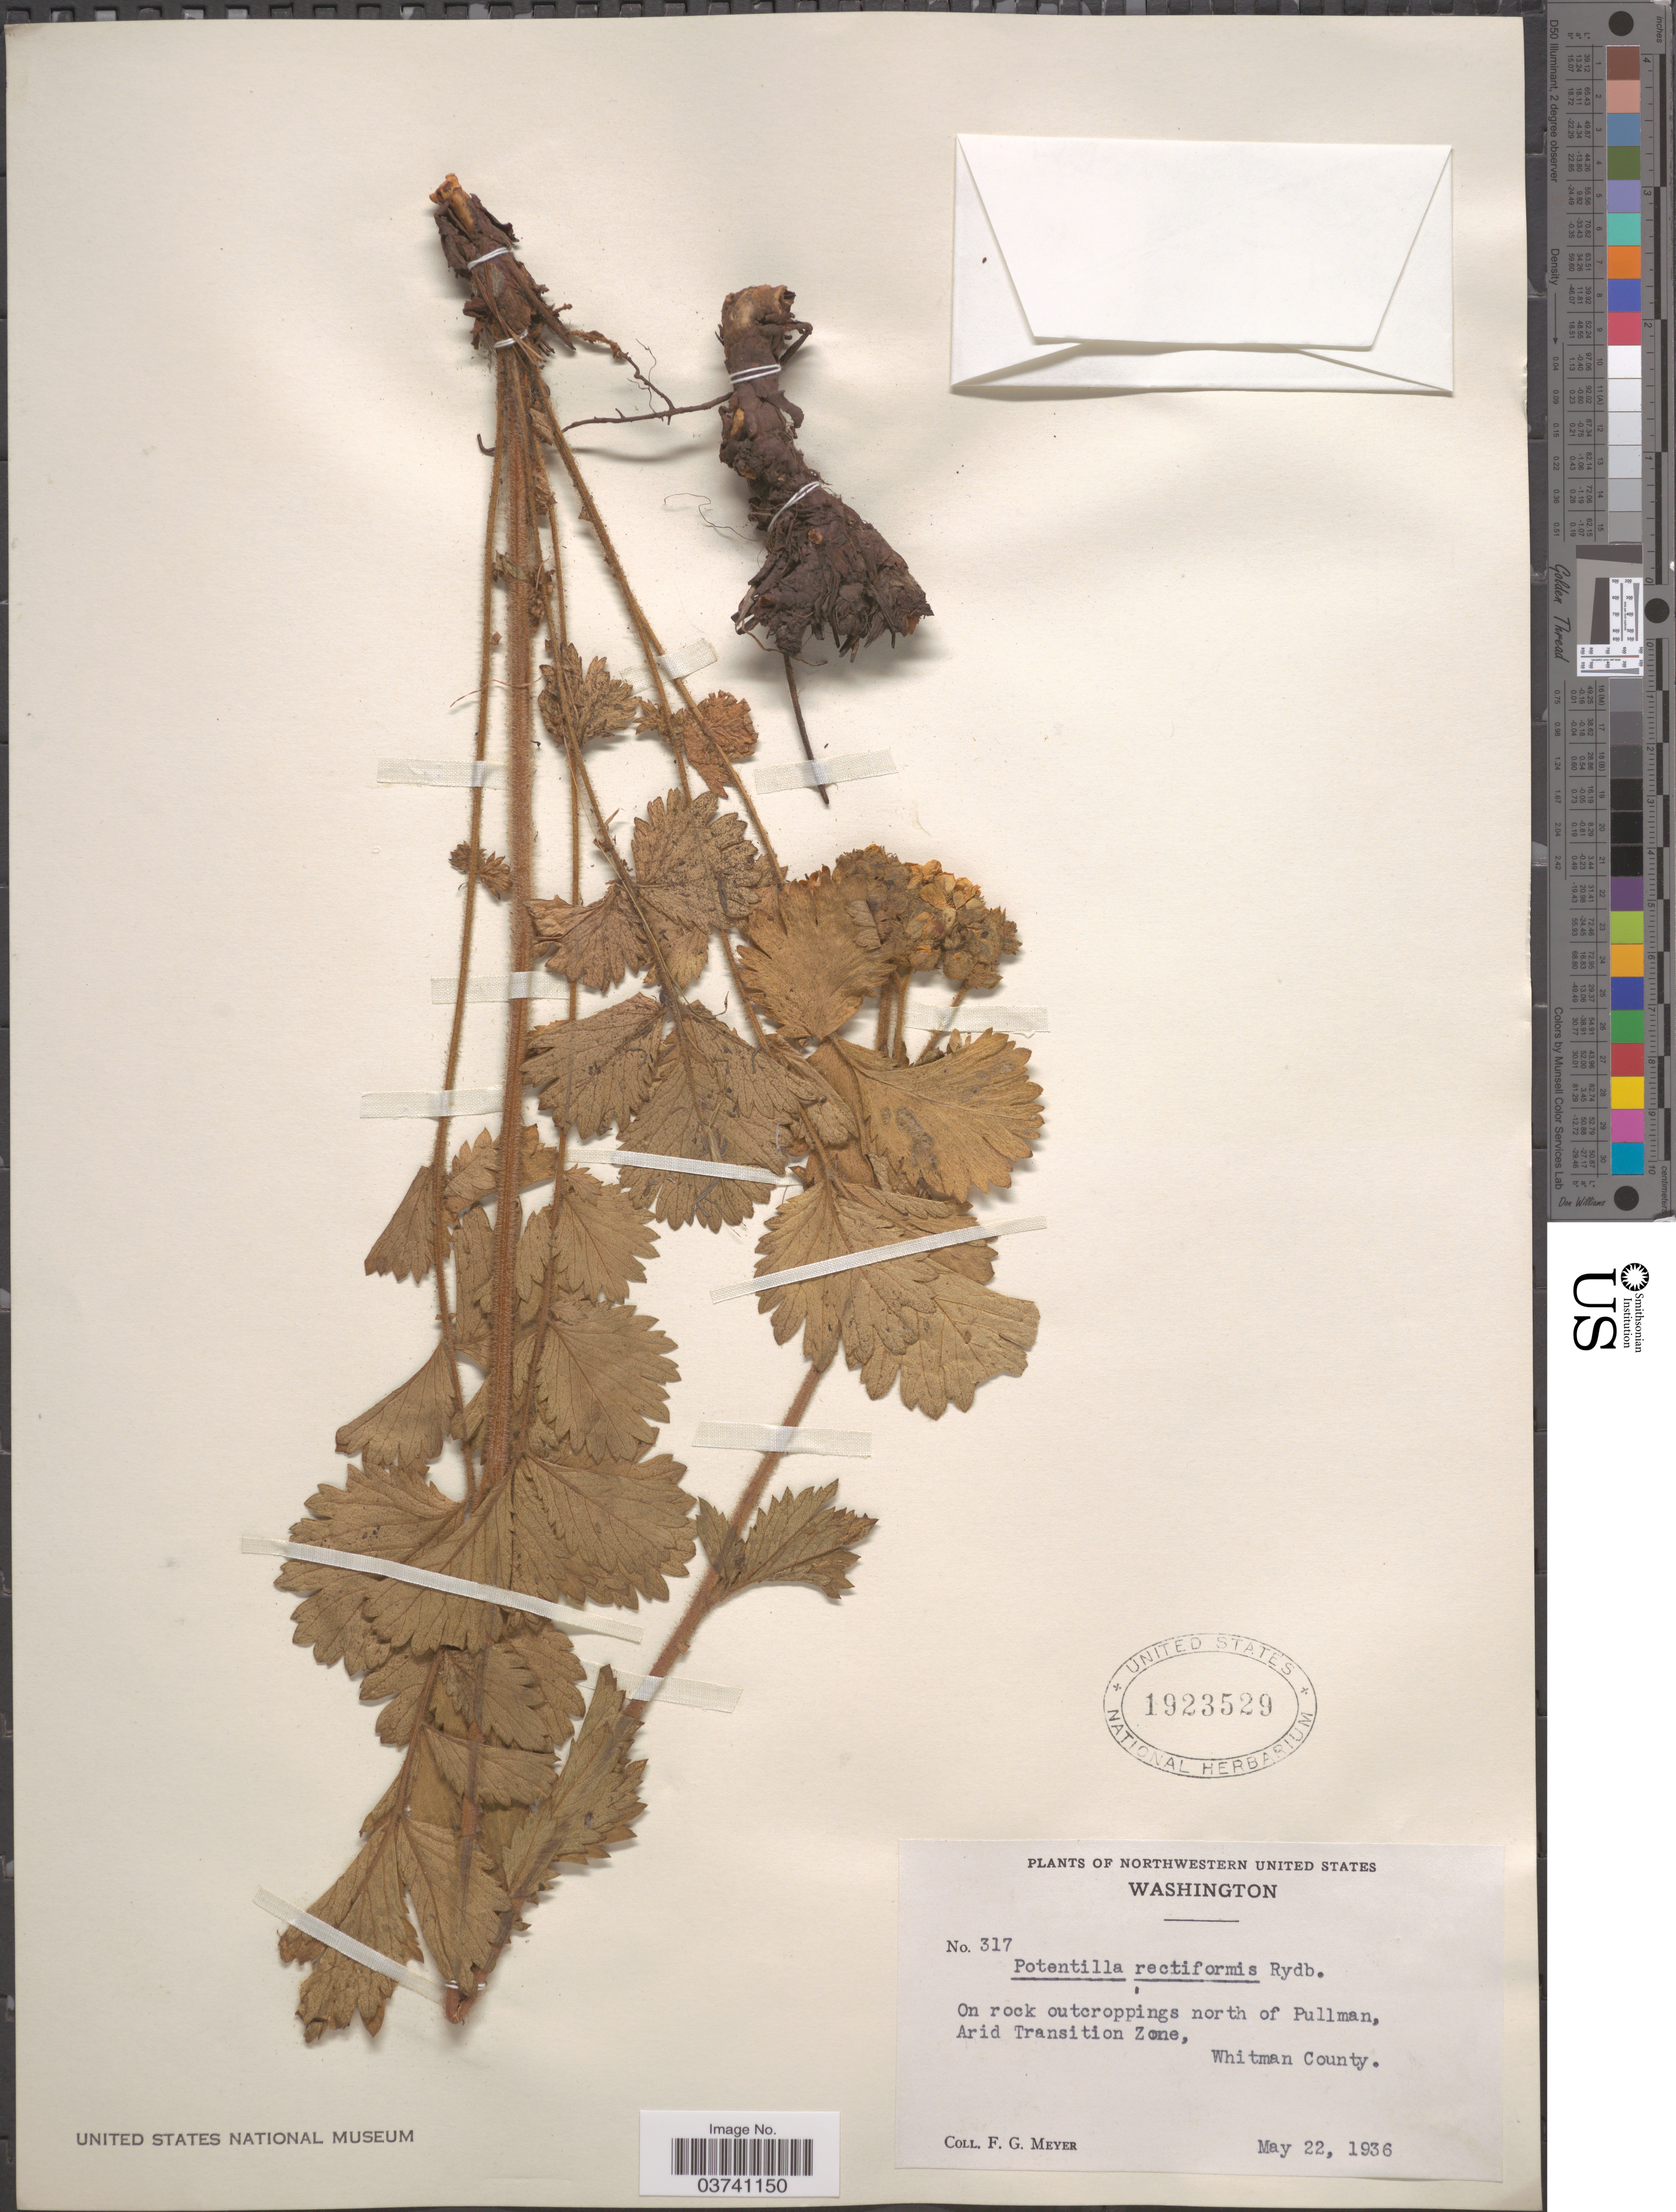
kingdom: Plantae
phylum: Tracheophyta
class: Magnoliopsida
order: Rosales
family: Rosaceae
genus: Potentilla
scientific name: Potentilla rectiformis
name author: Rydb.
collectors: F. G. Meyer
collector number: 317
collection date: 1936-05-22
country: United States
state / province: Washington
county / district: Whitman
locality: On rock outcroppings north of Pullman, Arid Transition Zone, Whitman County.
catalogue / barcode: US 1923529